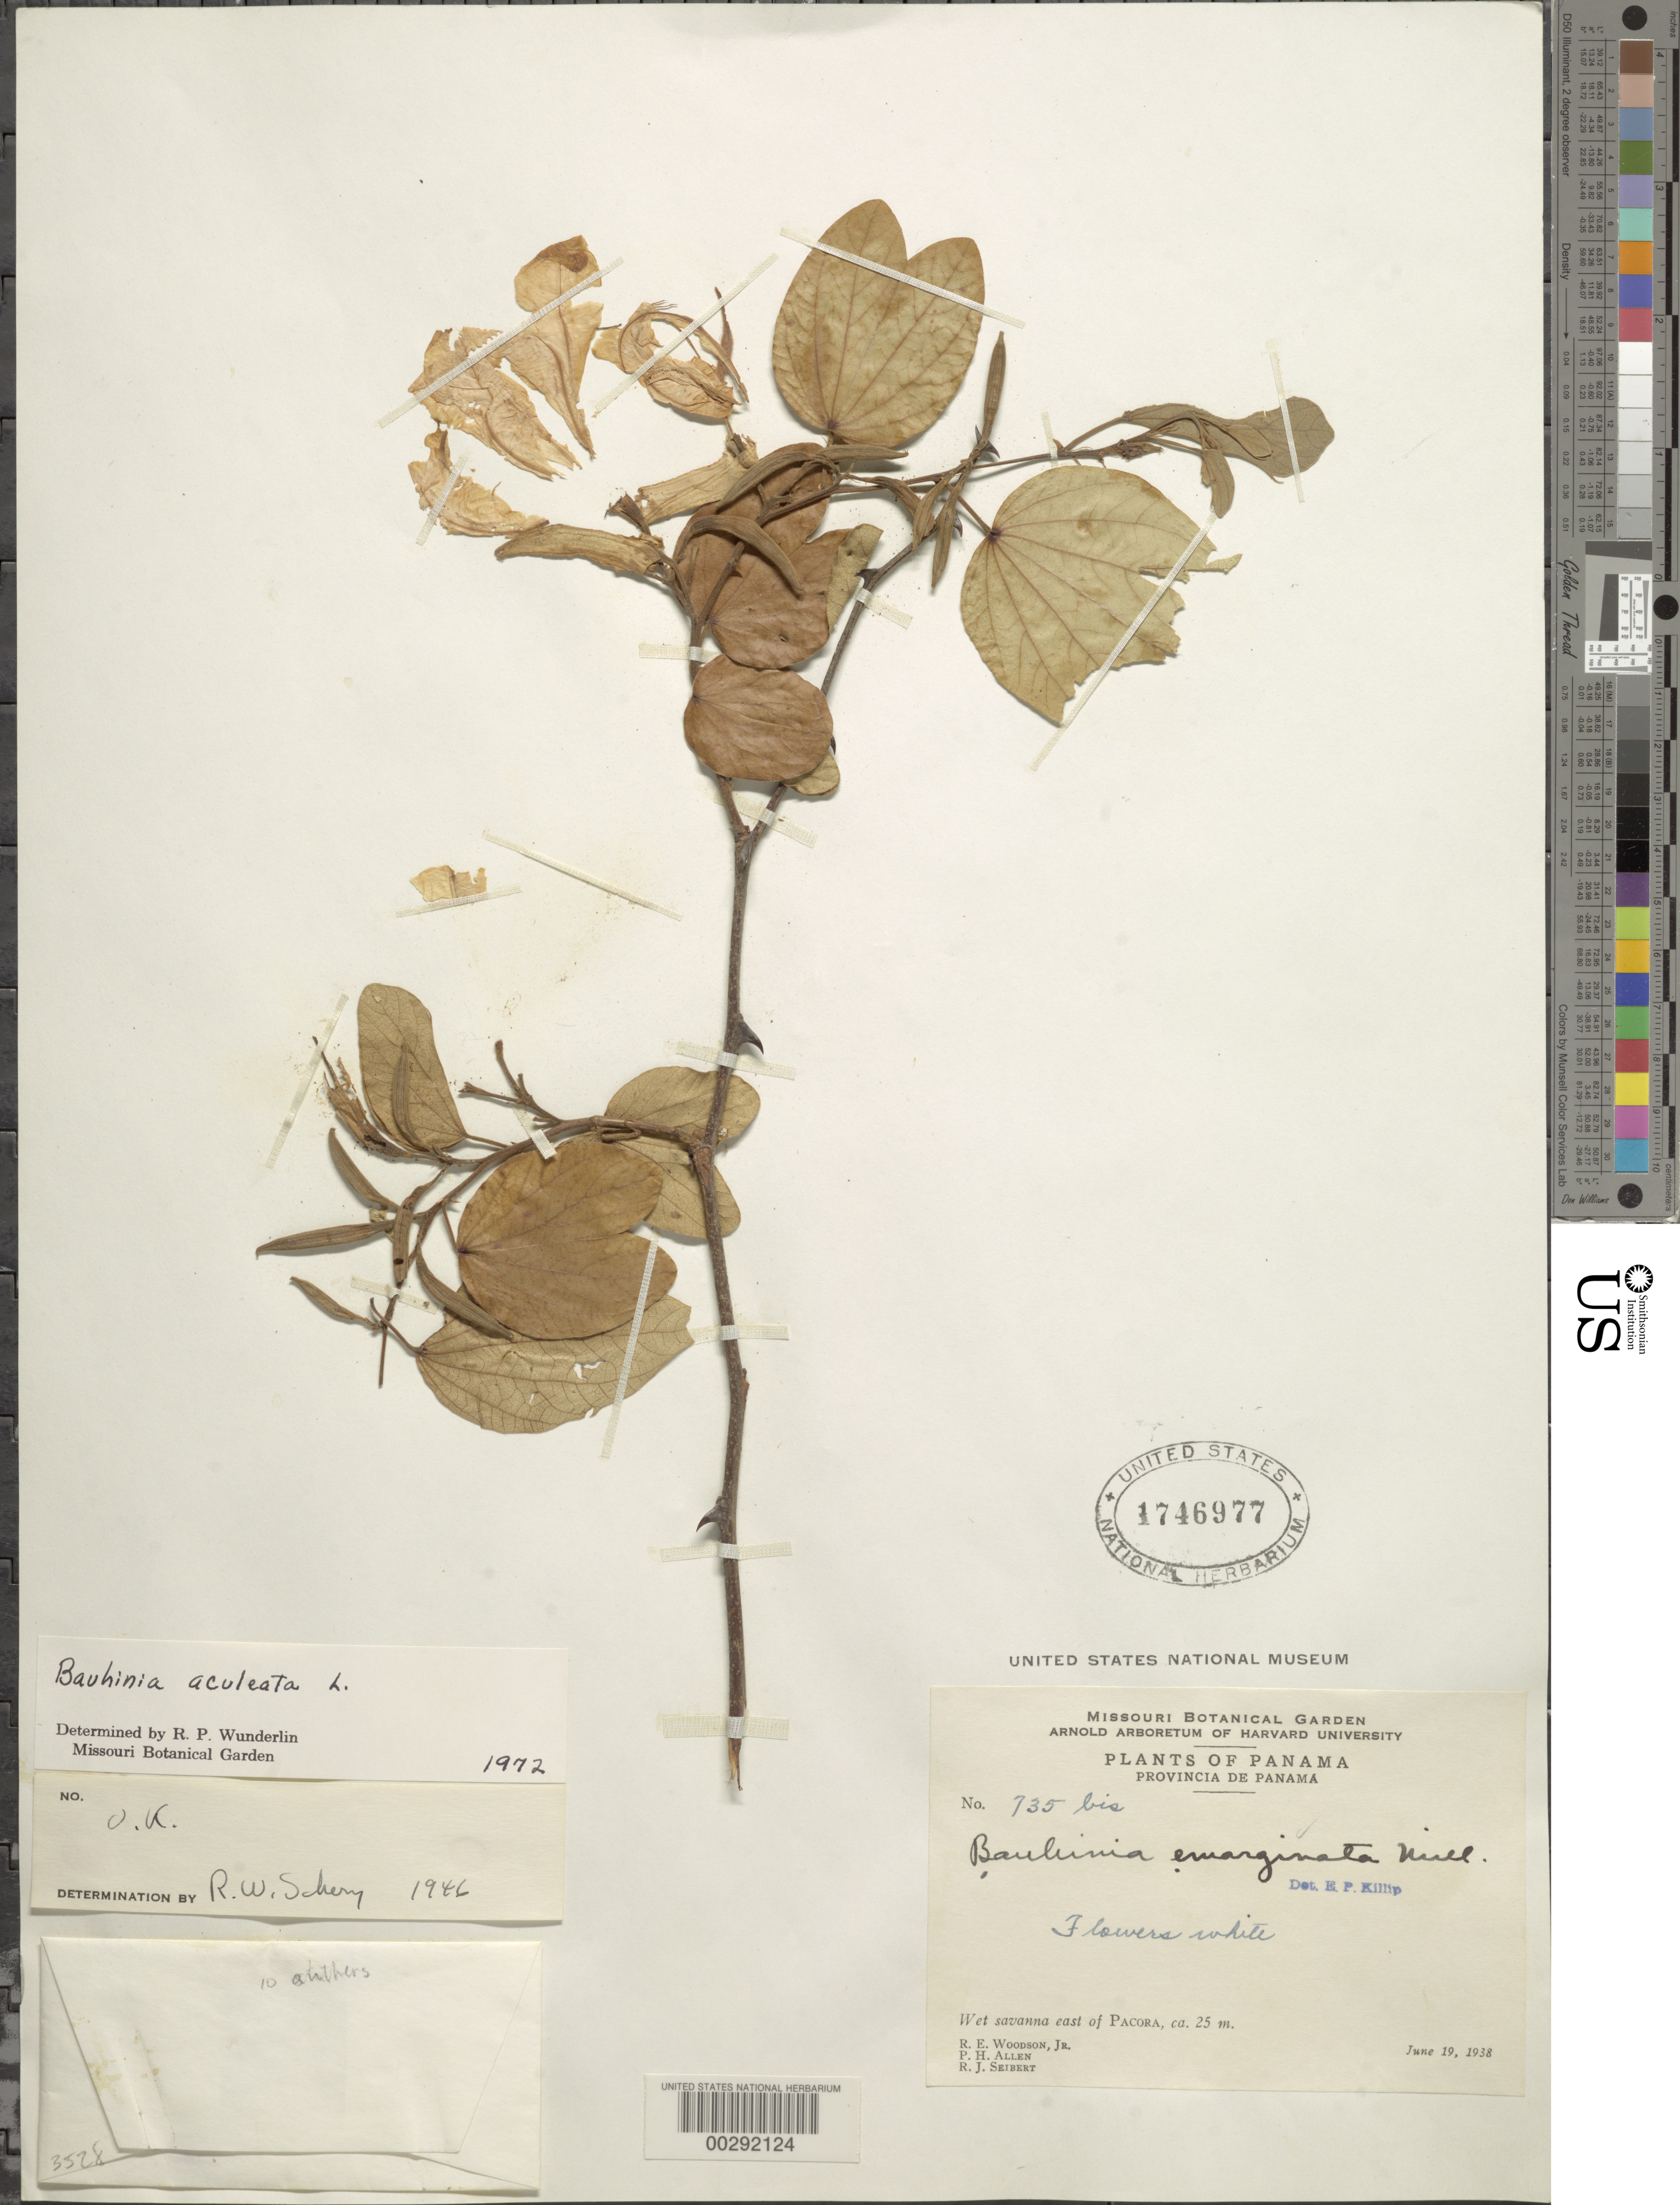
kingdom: Plantae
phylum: Tracheophyta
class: Magnoliopsida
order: Fabales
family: Fabaceae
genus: Bauhinia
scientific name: Bauhinia aculeata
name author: L.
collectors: R. E. Woodson, P. H. Allen & R. J. Seibert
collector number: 735 Bis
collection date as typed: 19 Jun 1938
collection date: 1938-06-19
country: Panama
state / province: Panamá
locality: E of Pacora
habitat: Wet savanna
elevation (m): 25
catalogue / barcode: US 1746977